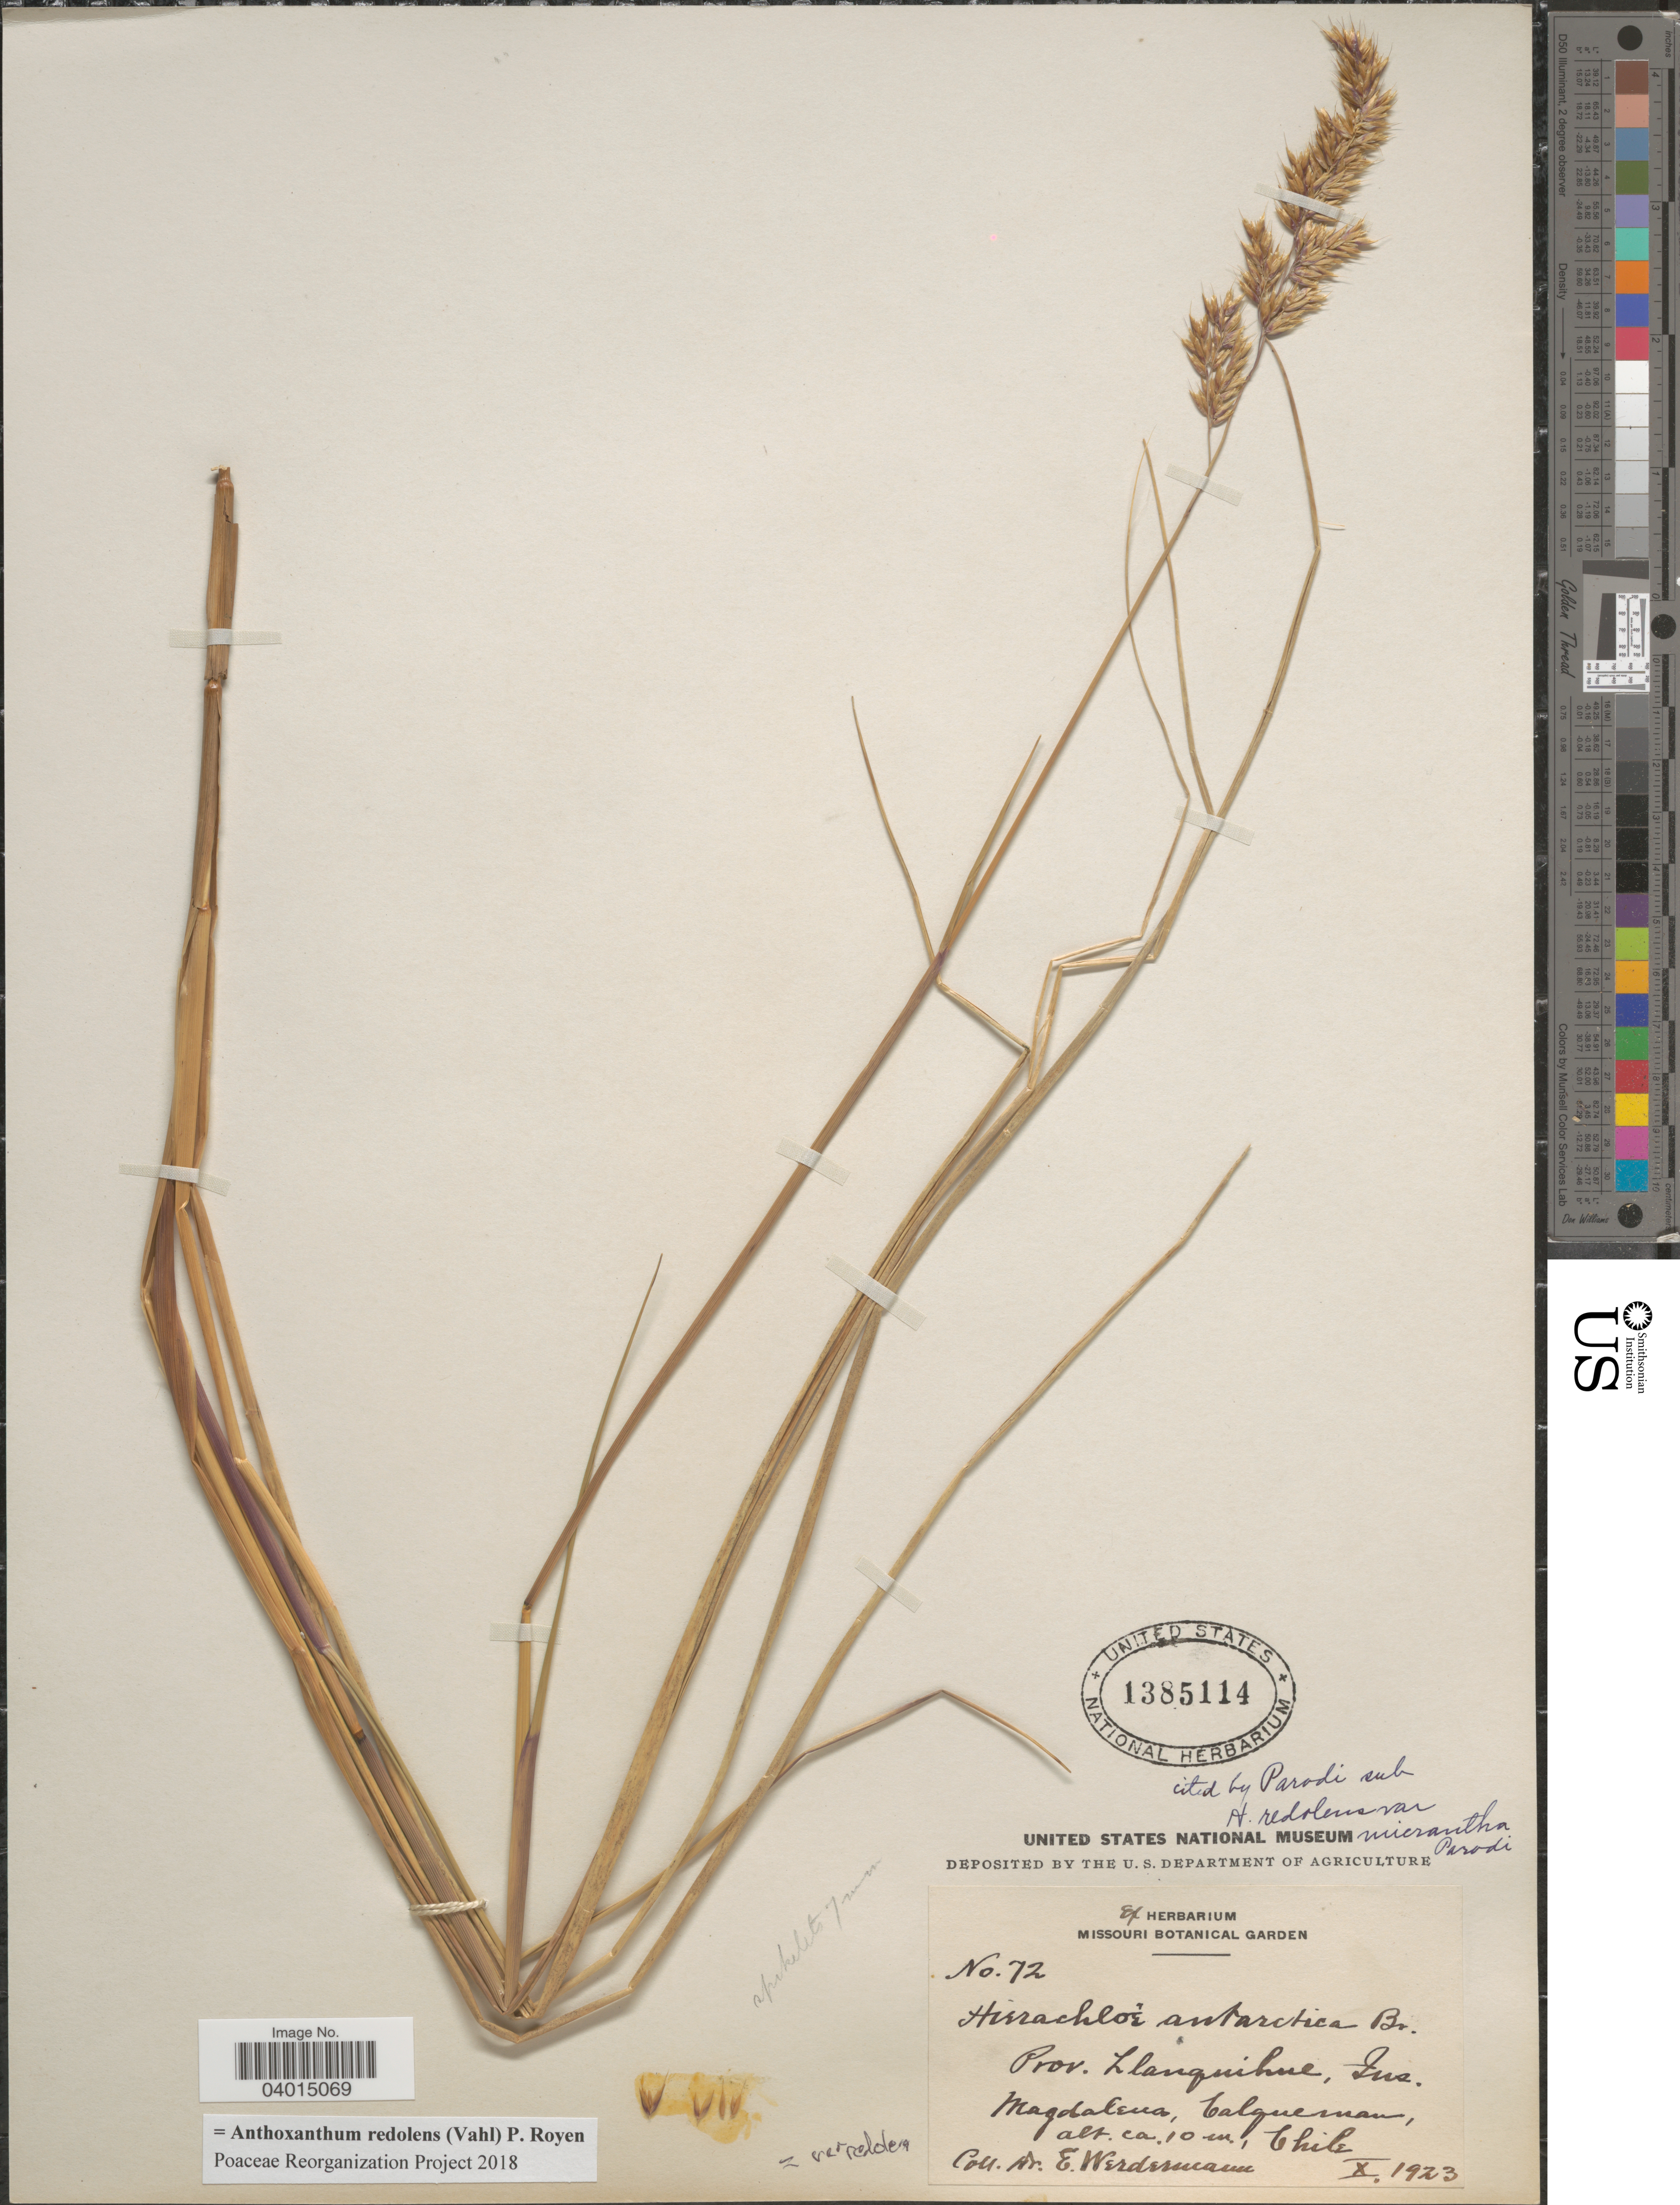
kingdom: Plantae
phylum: Tracheophyta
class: Liliopsida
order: Poales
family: Poaceae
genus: Anthoxanthum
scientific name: Anthoxanthum redolens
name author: (Vahl) P. Royen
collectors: E. Werdermann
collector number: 72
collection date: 1923-10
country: Chile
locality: Prov. Llanquihue, Ins. Magdalena, Calqueman.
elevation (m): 10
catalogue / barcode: US 1385114